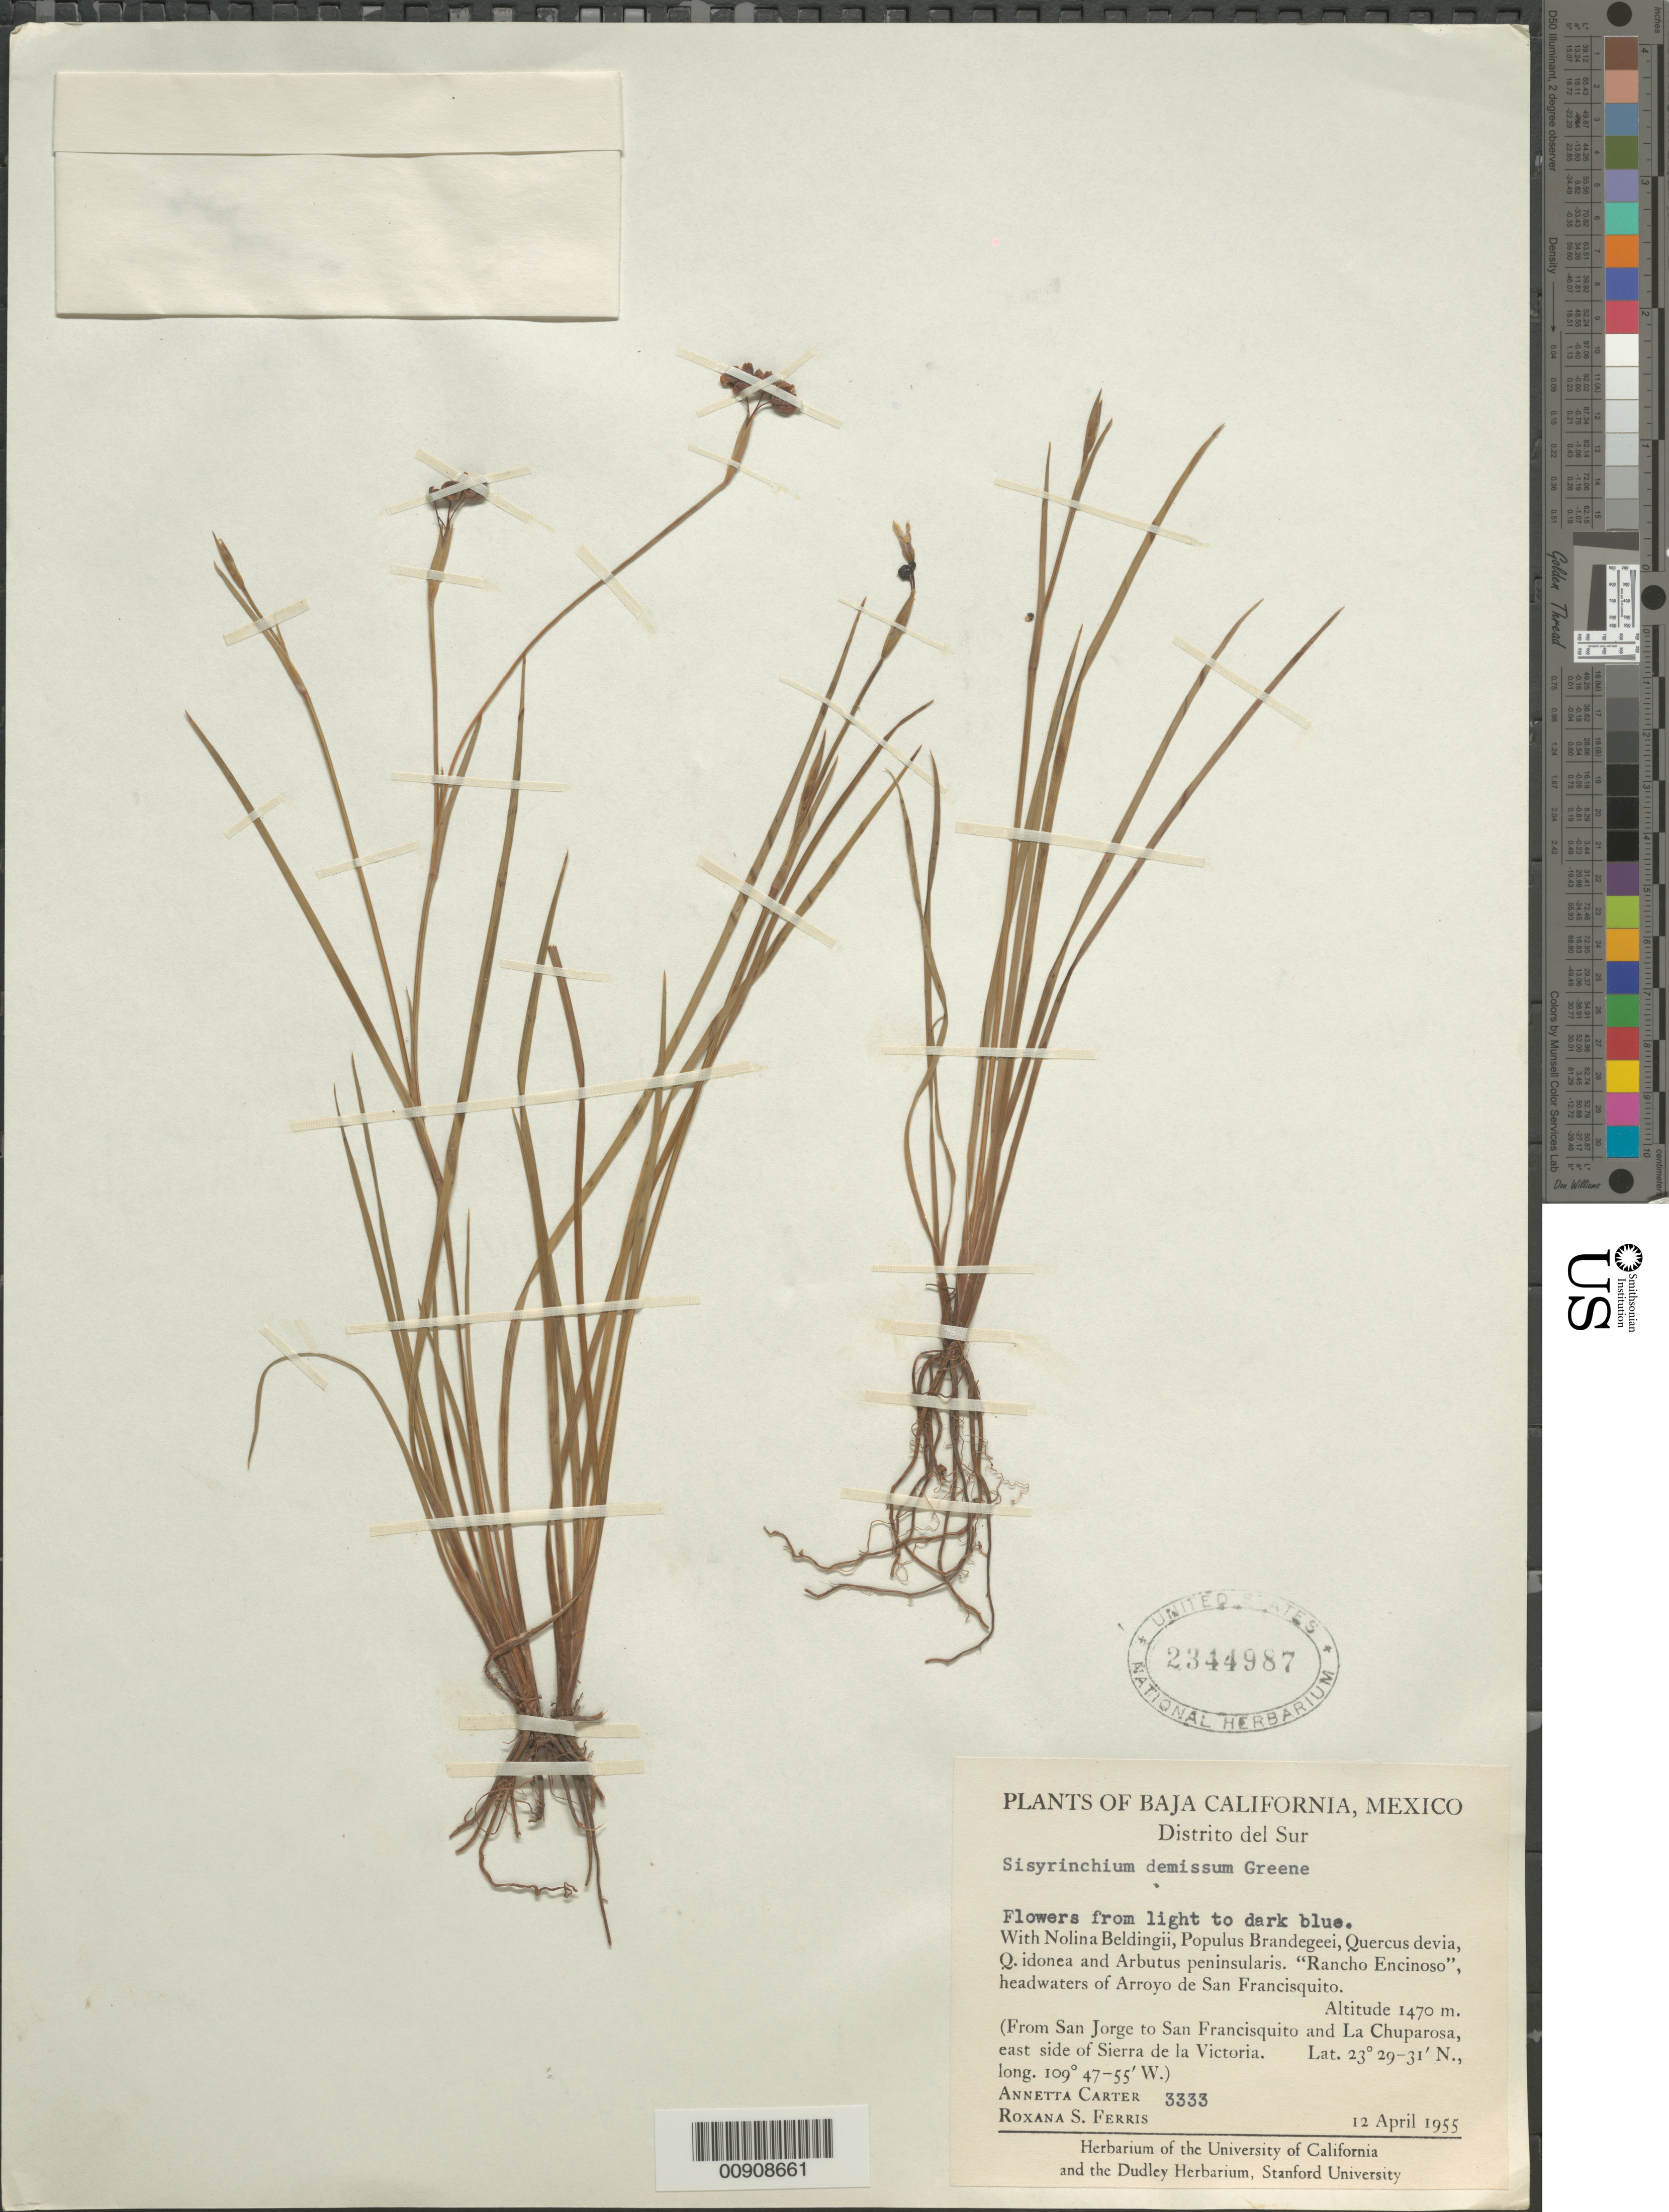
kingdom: Plantae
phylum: Tracheophyta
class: Liliopsida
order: Asparagales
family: Iridaceae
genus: Sisyrinchium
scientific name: Sisyrinchium demissum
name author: Greene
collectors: A. Carter & R. S. Ferris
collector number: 3333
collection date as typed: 12 Apr 1955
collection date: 1955-04-12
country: Mexico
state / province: Baja California Sur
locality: Rancho Encinoso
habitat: With Nolina Beldingii, Populus Brandegeei, Quercus devia, Q. idonea and Arbutus peninsularis.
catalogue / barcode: US 2344987